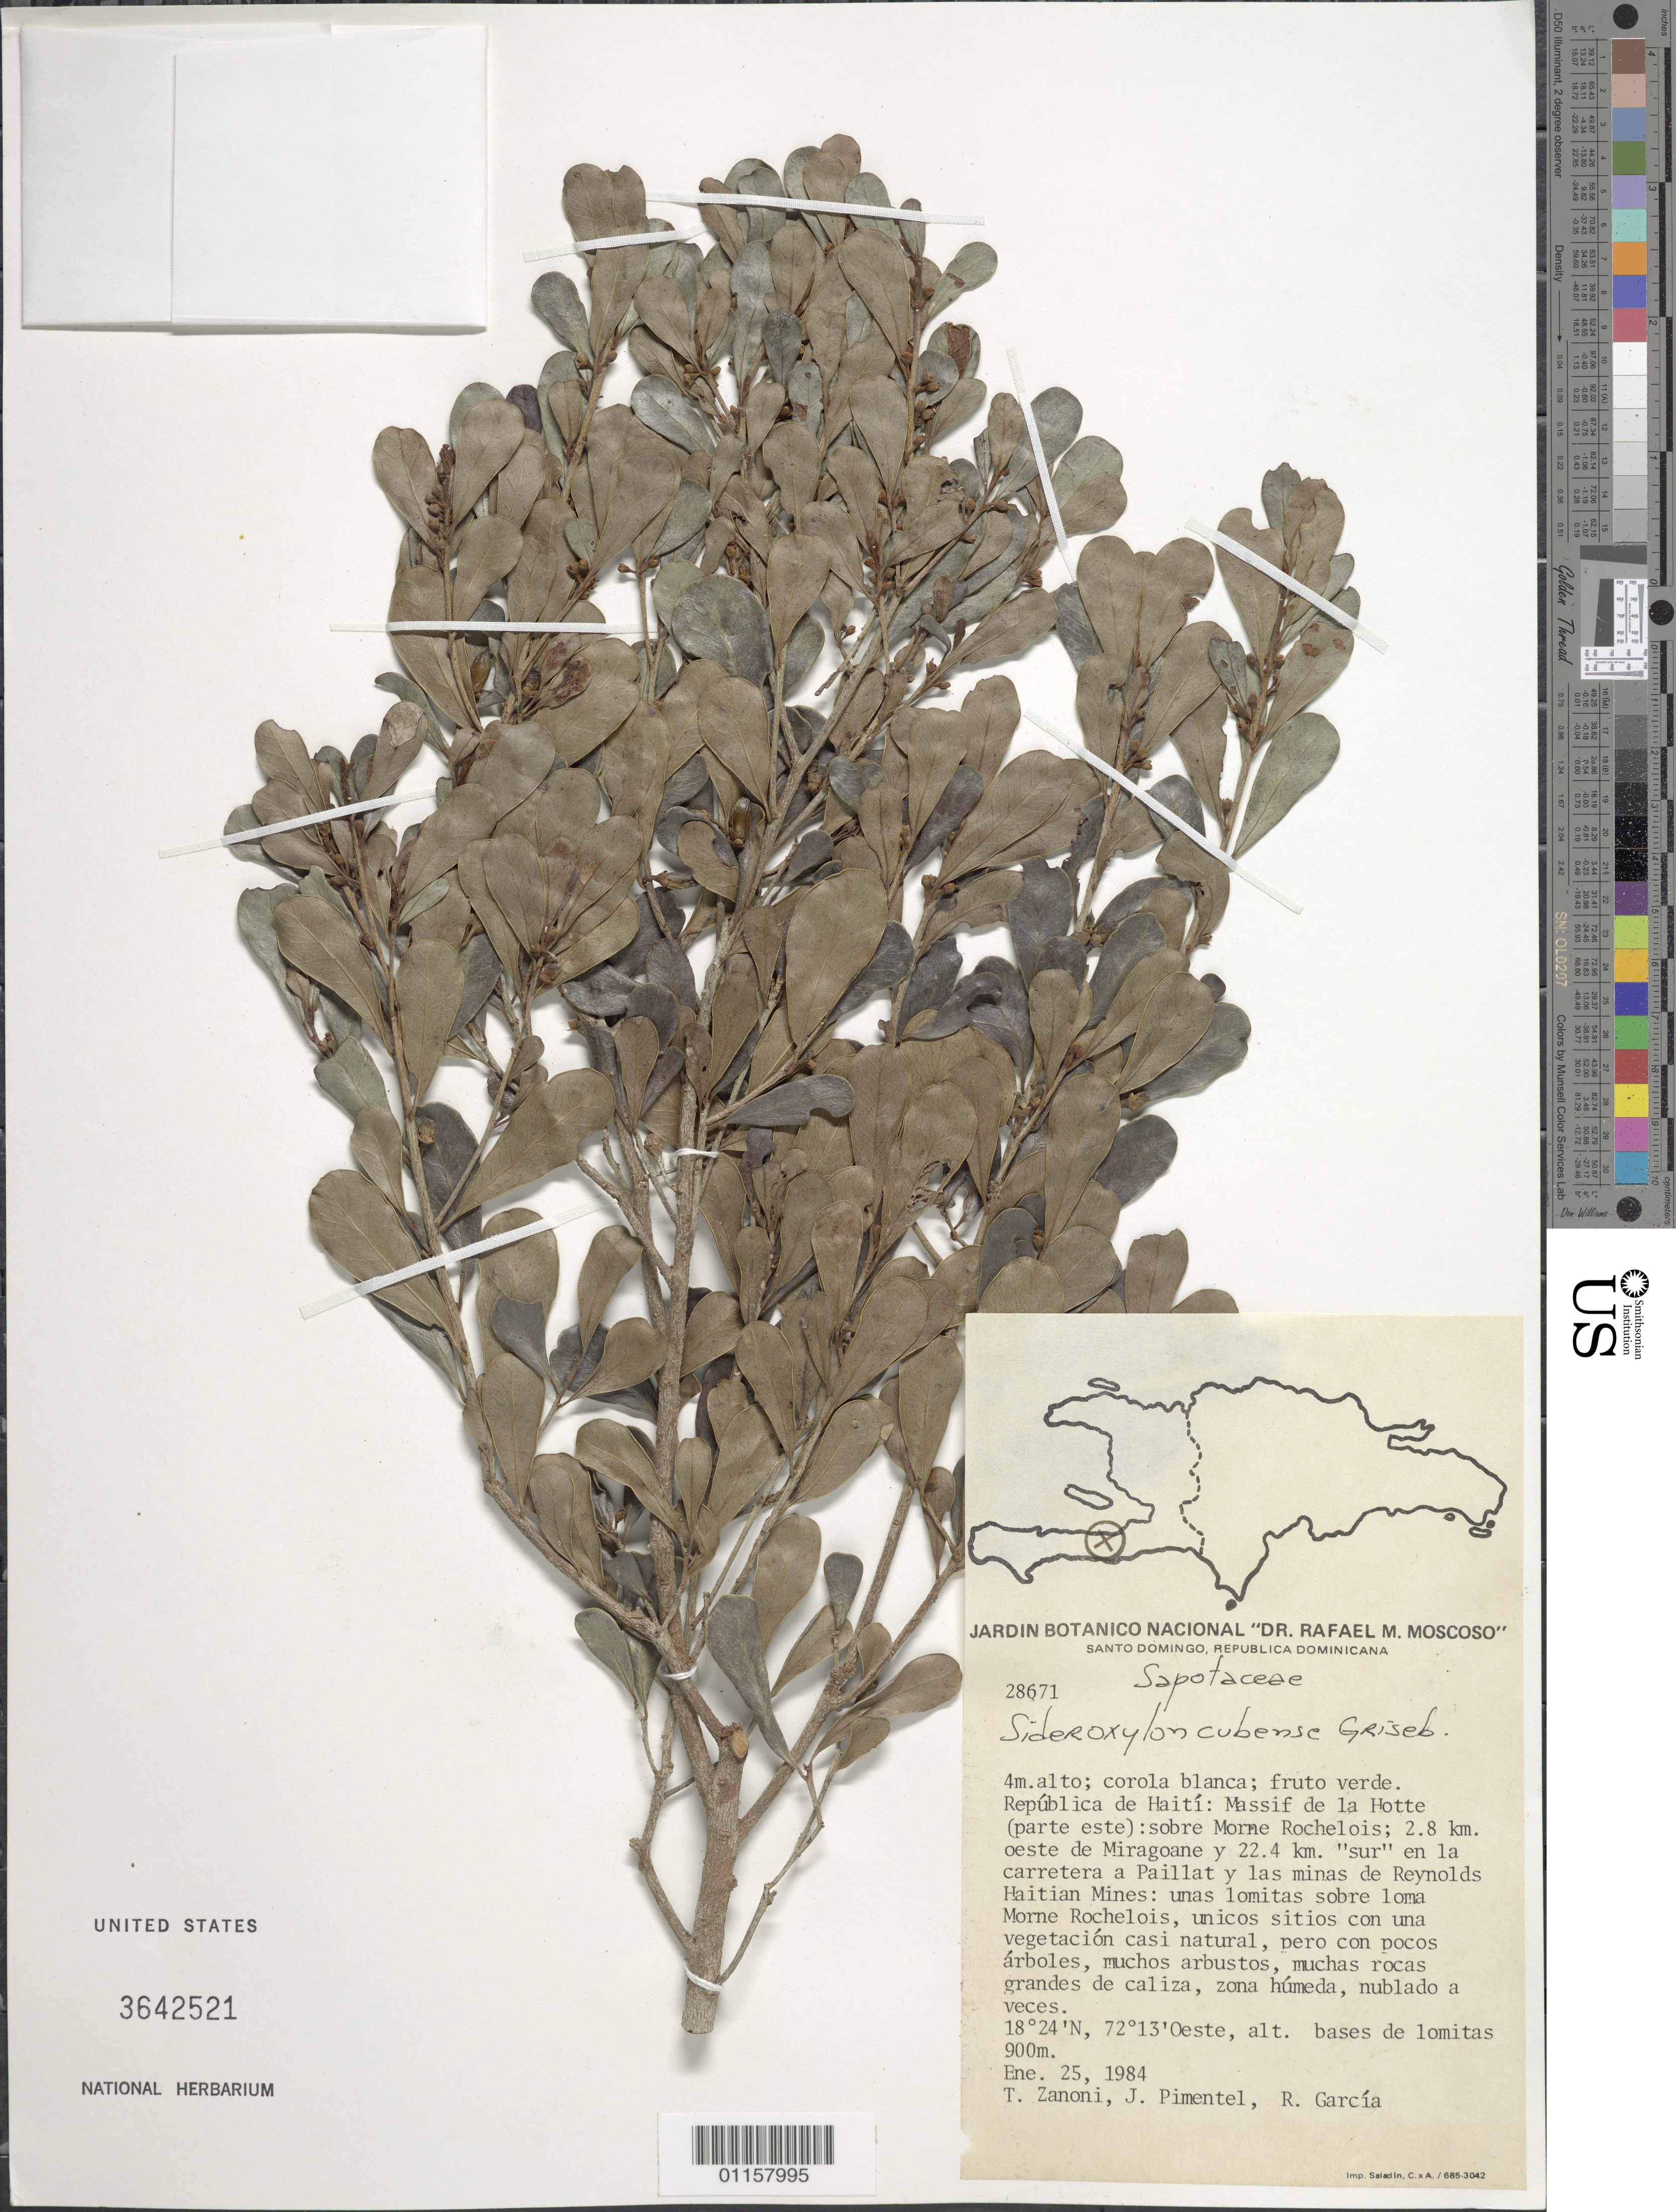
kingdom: Plantae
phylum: Tracheophyta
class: Magnoliopsida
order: Ericales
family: Sapotaceae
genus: Sideroxylon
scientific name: Sideroxylon cubense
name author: (Griseb.) T.D. Penn.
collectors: T. A. Zanoni, J. Pimentel & R. García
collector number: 28671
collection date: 1984-01-25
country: Haiti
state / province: Nippes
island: Hispaniola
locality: Massif de la Hotte (parte este), sobre Morne Rochelois, 2.8 km Oeste de Miragoane y 22.4 km "sur"en la carretera a Paillat y las minas de Reynolds Haitian Mines, unas lomitas sobre loma Morne Rochelois.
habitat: Unicos sitios con una vegetación casi natural, pero con pocos árboles, muchos arbustos, muchas rocas grandes de caliiza, zona húmida, nublado a veces.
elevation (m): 900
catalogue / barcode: US 3642521